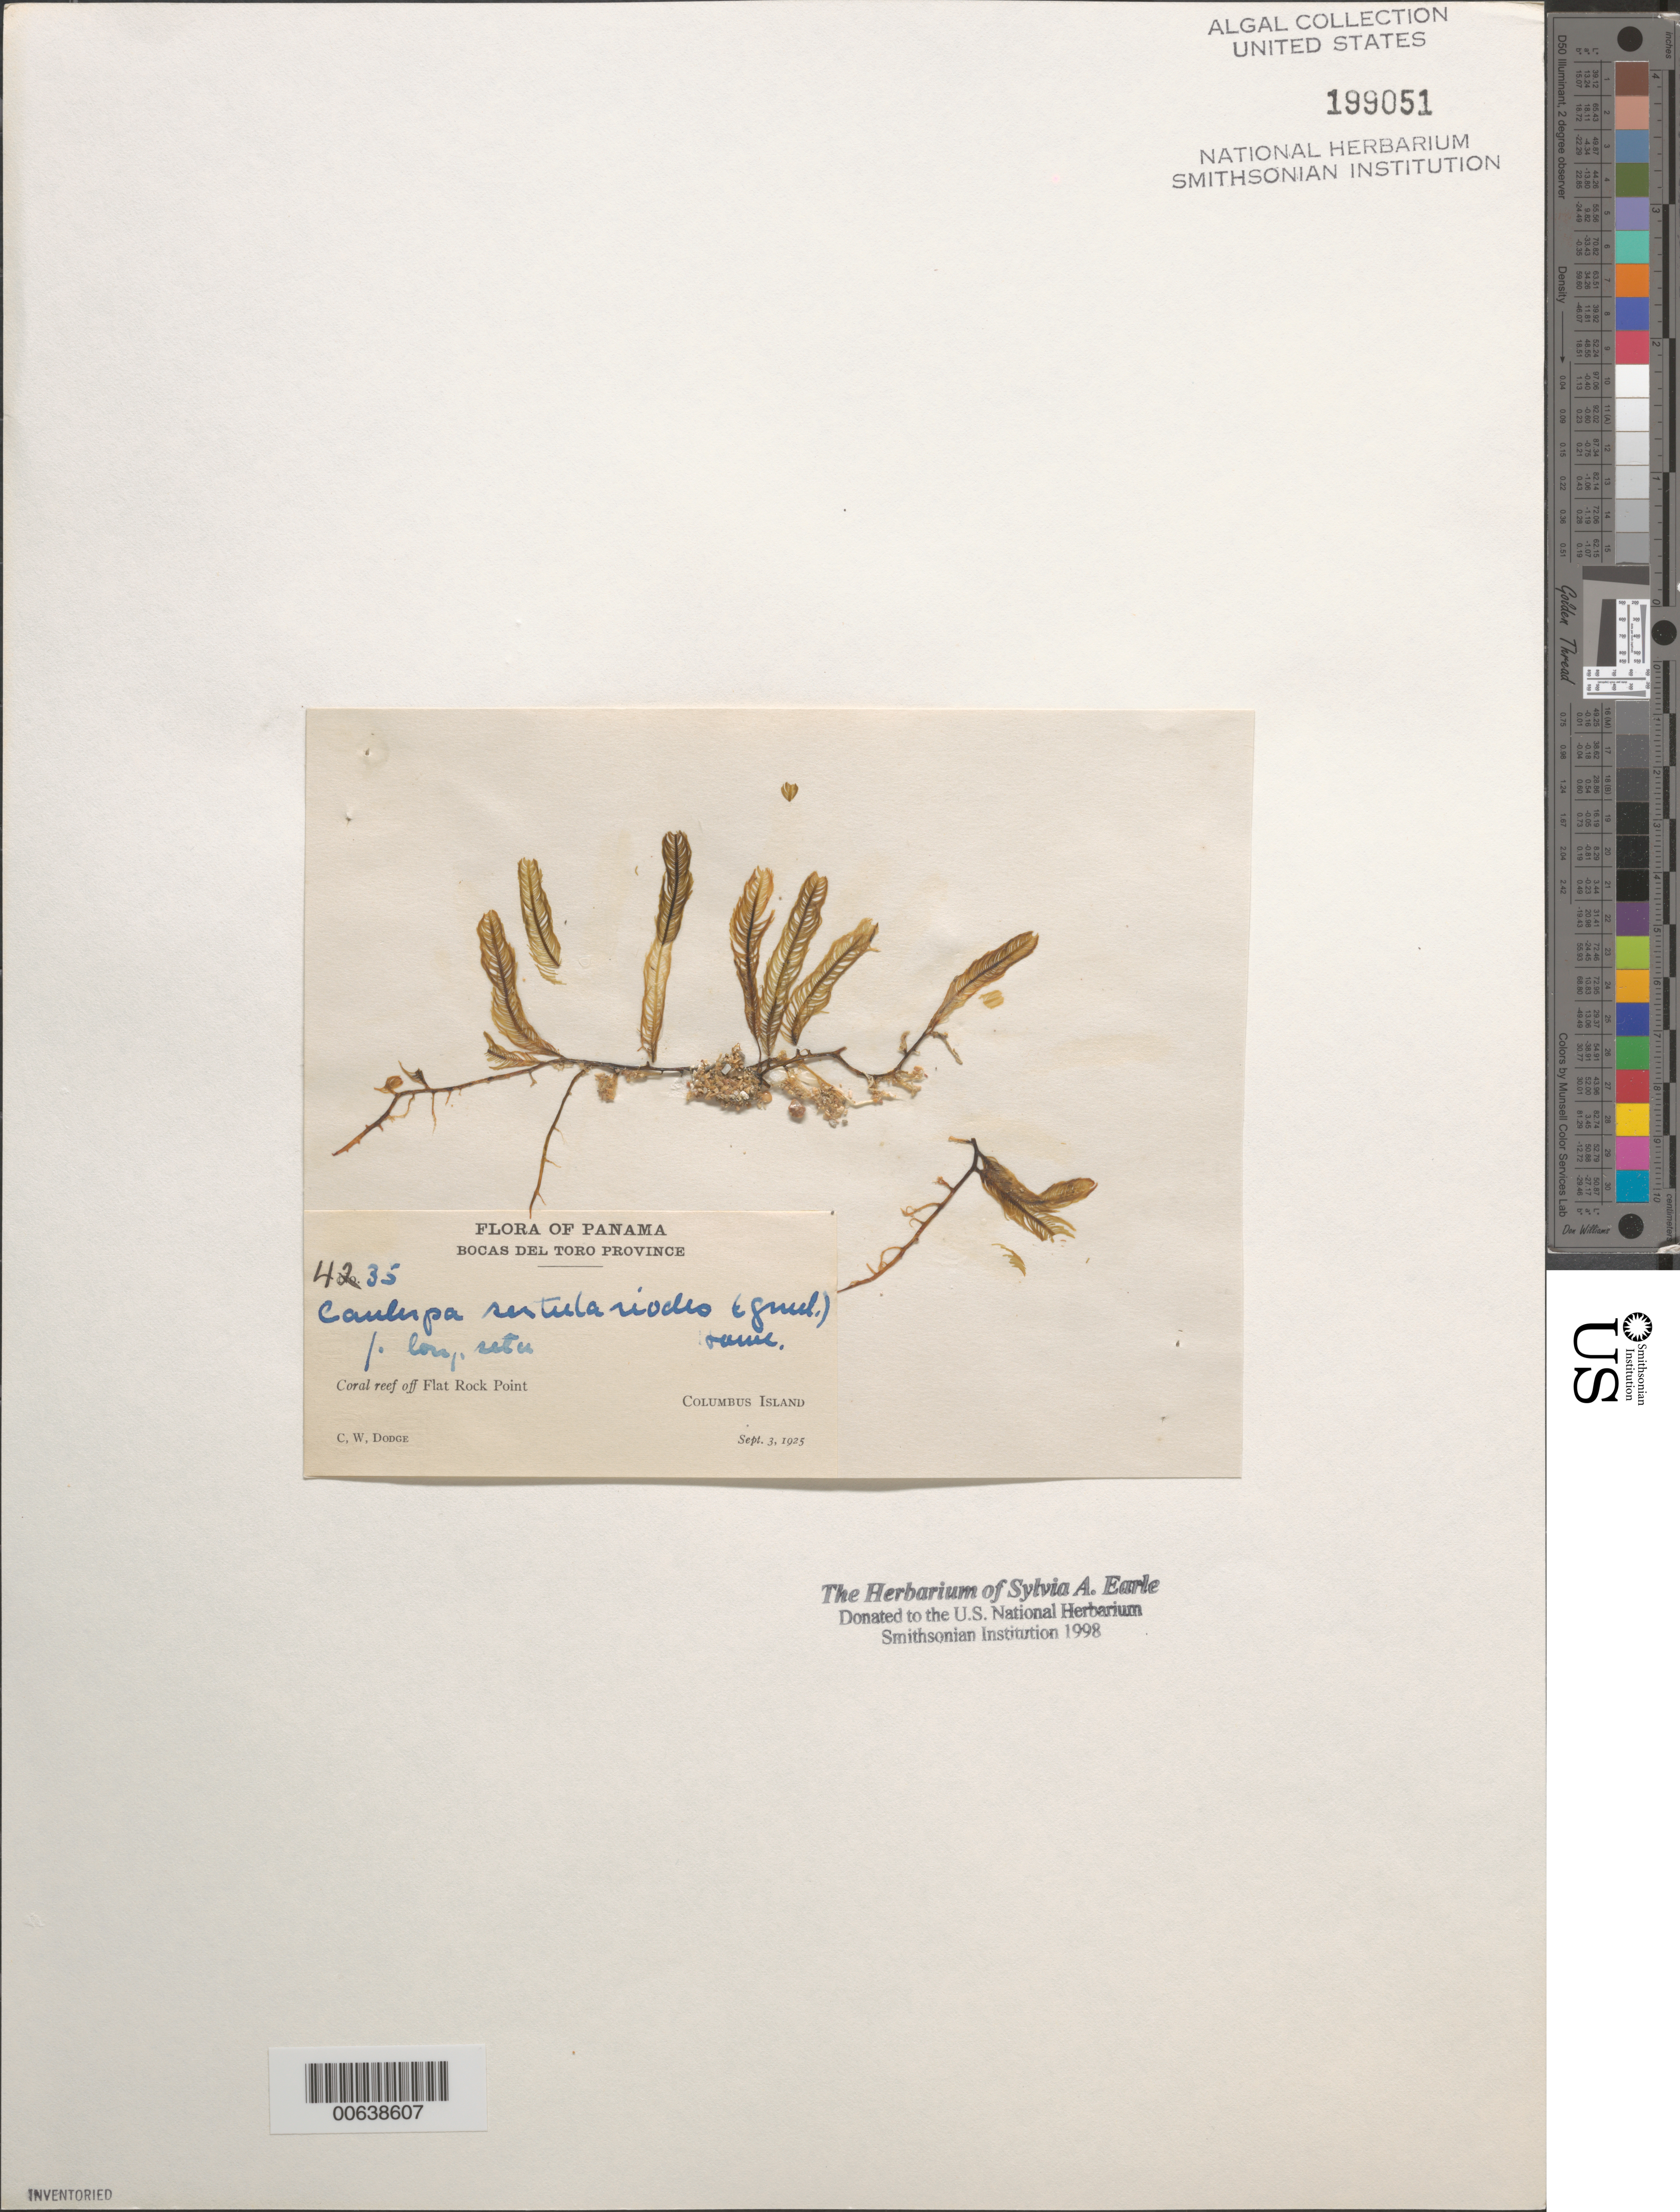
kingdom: Plantae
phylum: Chlorophyta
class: Ulvophyceae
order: Bryopsidales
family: Caulerpaceae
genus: Caulerpa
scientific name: Caulerpa sertularioides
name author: (S.G. Gmel.) M. Howe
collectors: C. Dodge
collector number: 4235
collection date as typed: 03 Sep 1925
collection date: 1925-09-03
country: Panama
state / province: Bocas del Toro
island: Columbus Island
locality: Coral reef off Flat Rock Point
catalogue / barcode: US 199051